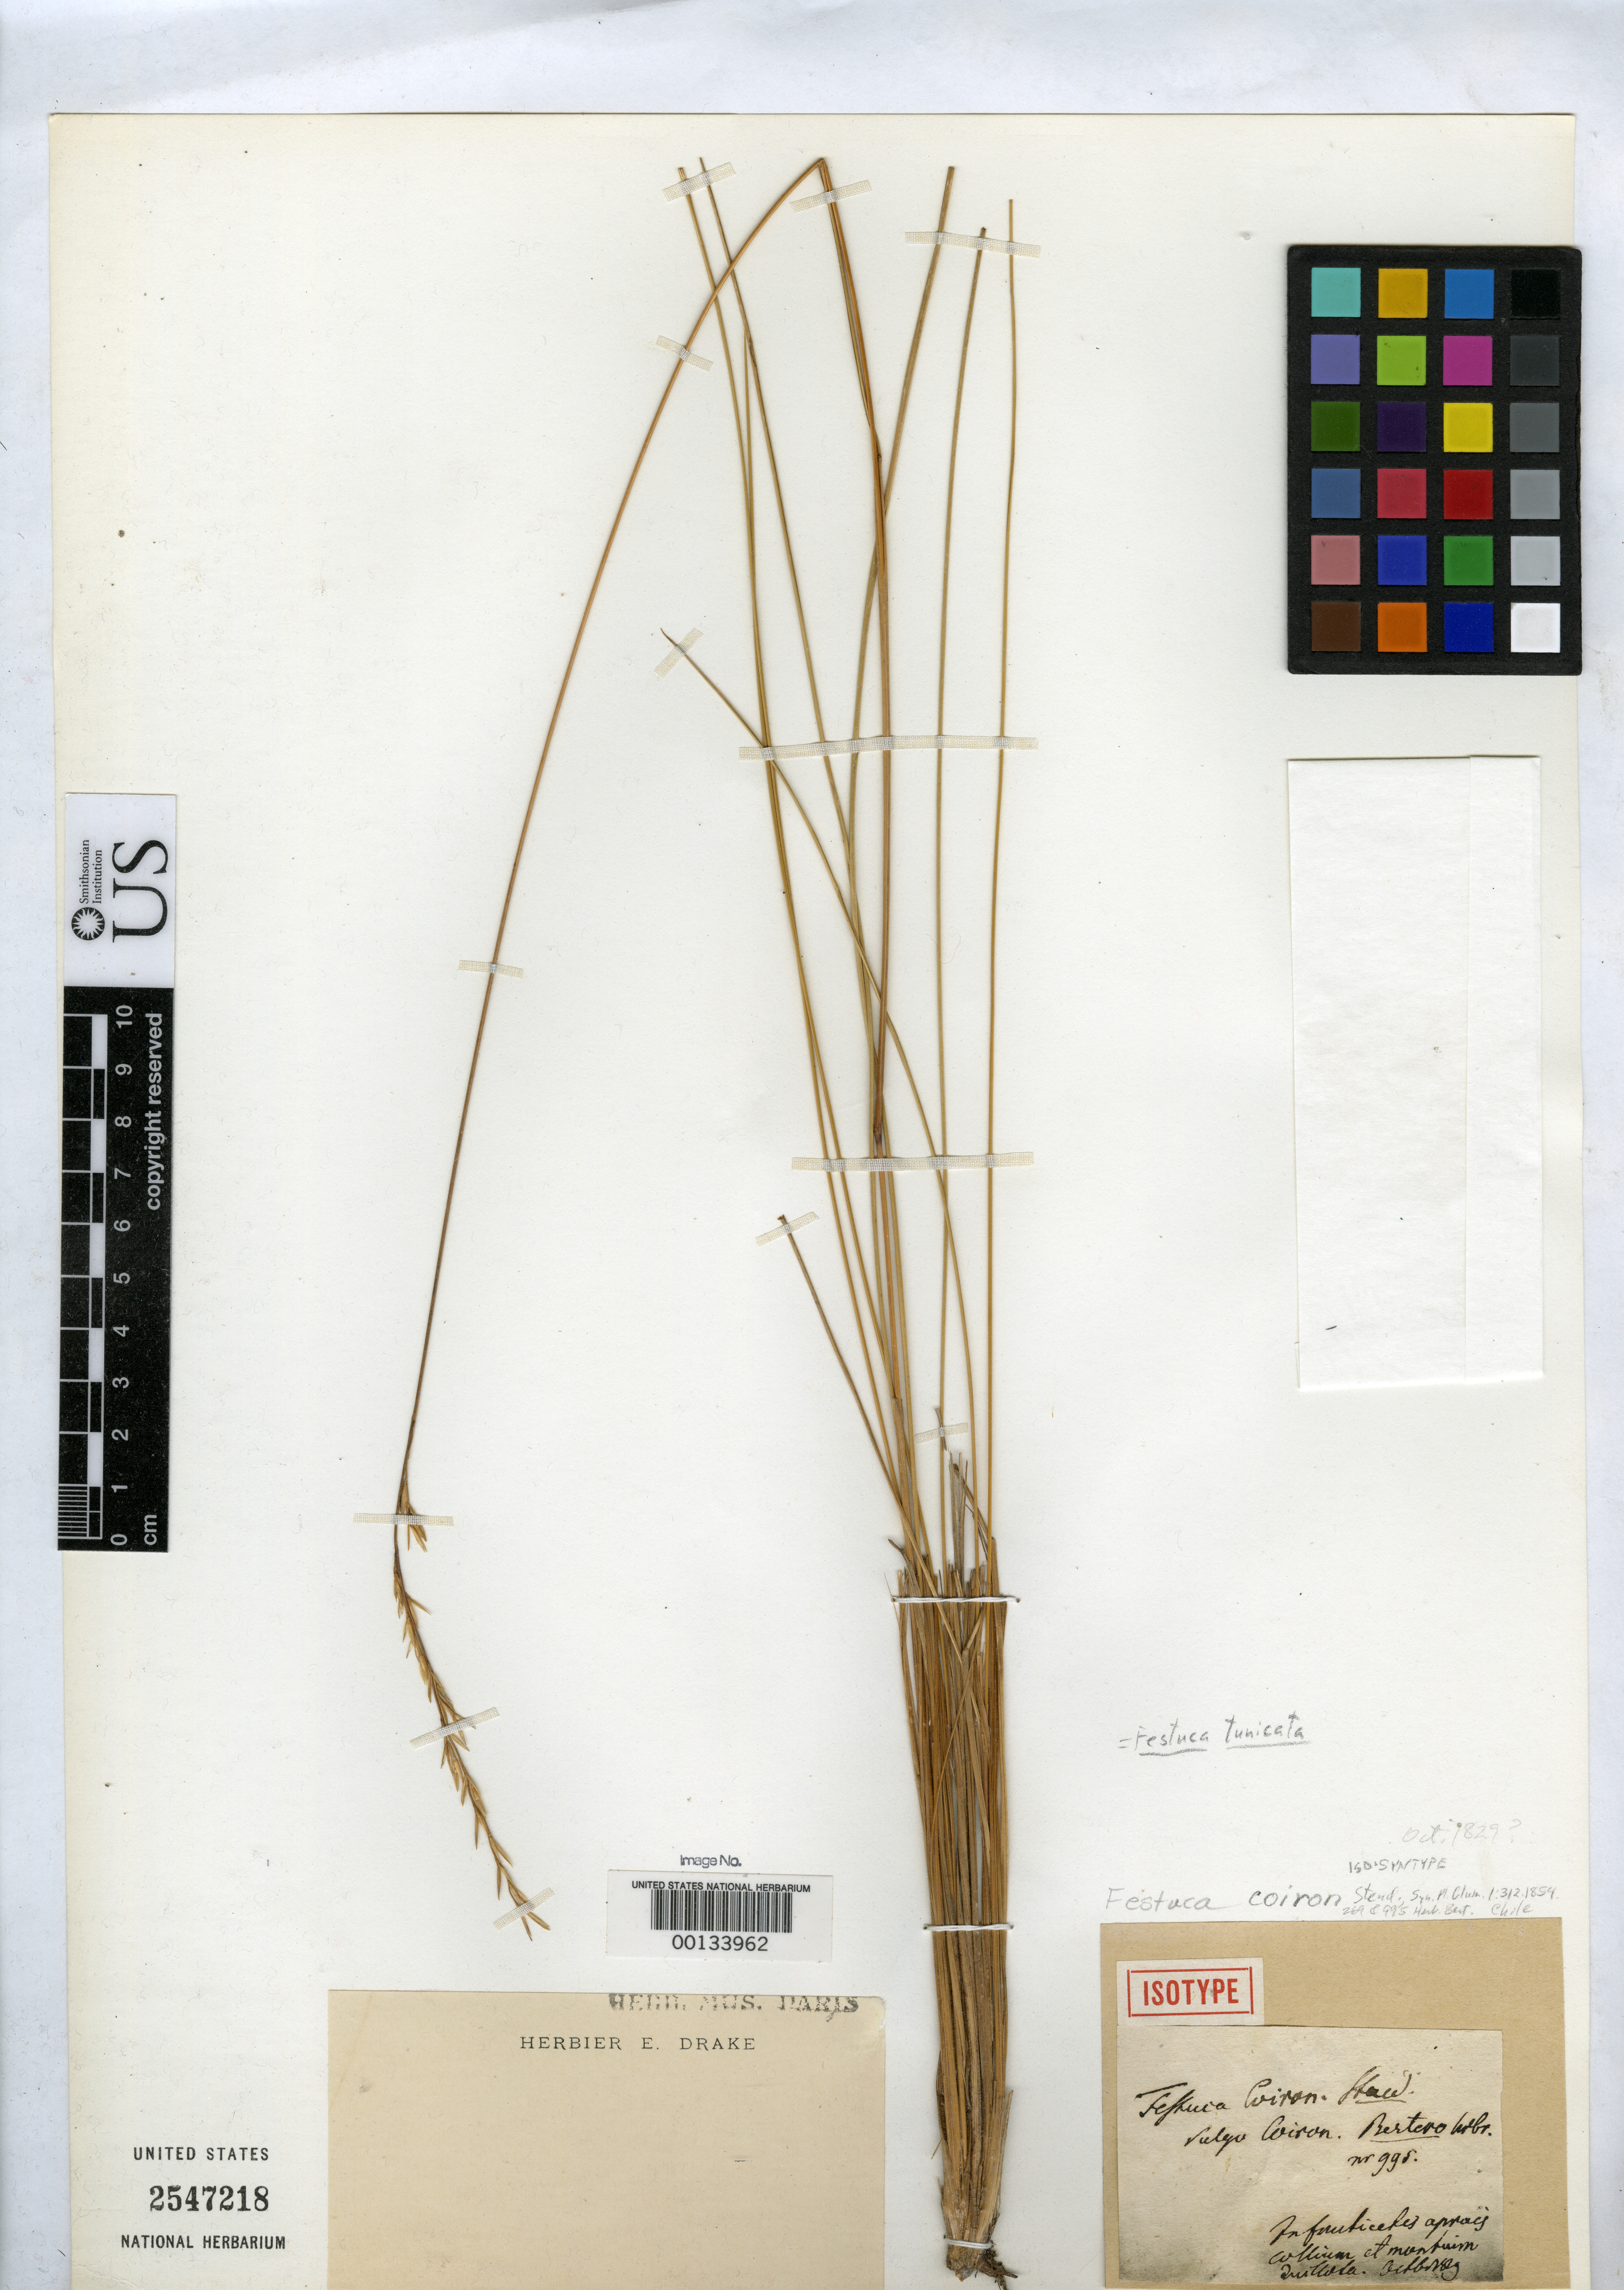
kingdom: Plantae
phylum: Tracheophyta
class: Liliopsida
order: Poales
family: Poaceae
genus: Festuca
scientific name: Festuca coiron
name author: Steud.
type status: Isosyntype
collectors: C. L. G. Bertero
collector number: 995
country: Chile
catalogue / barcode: US 2547218